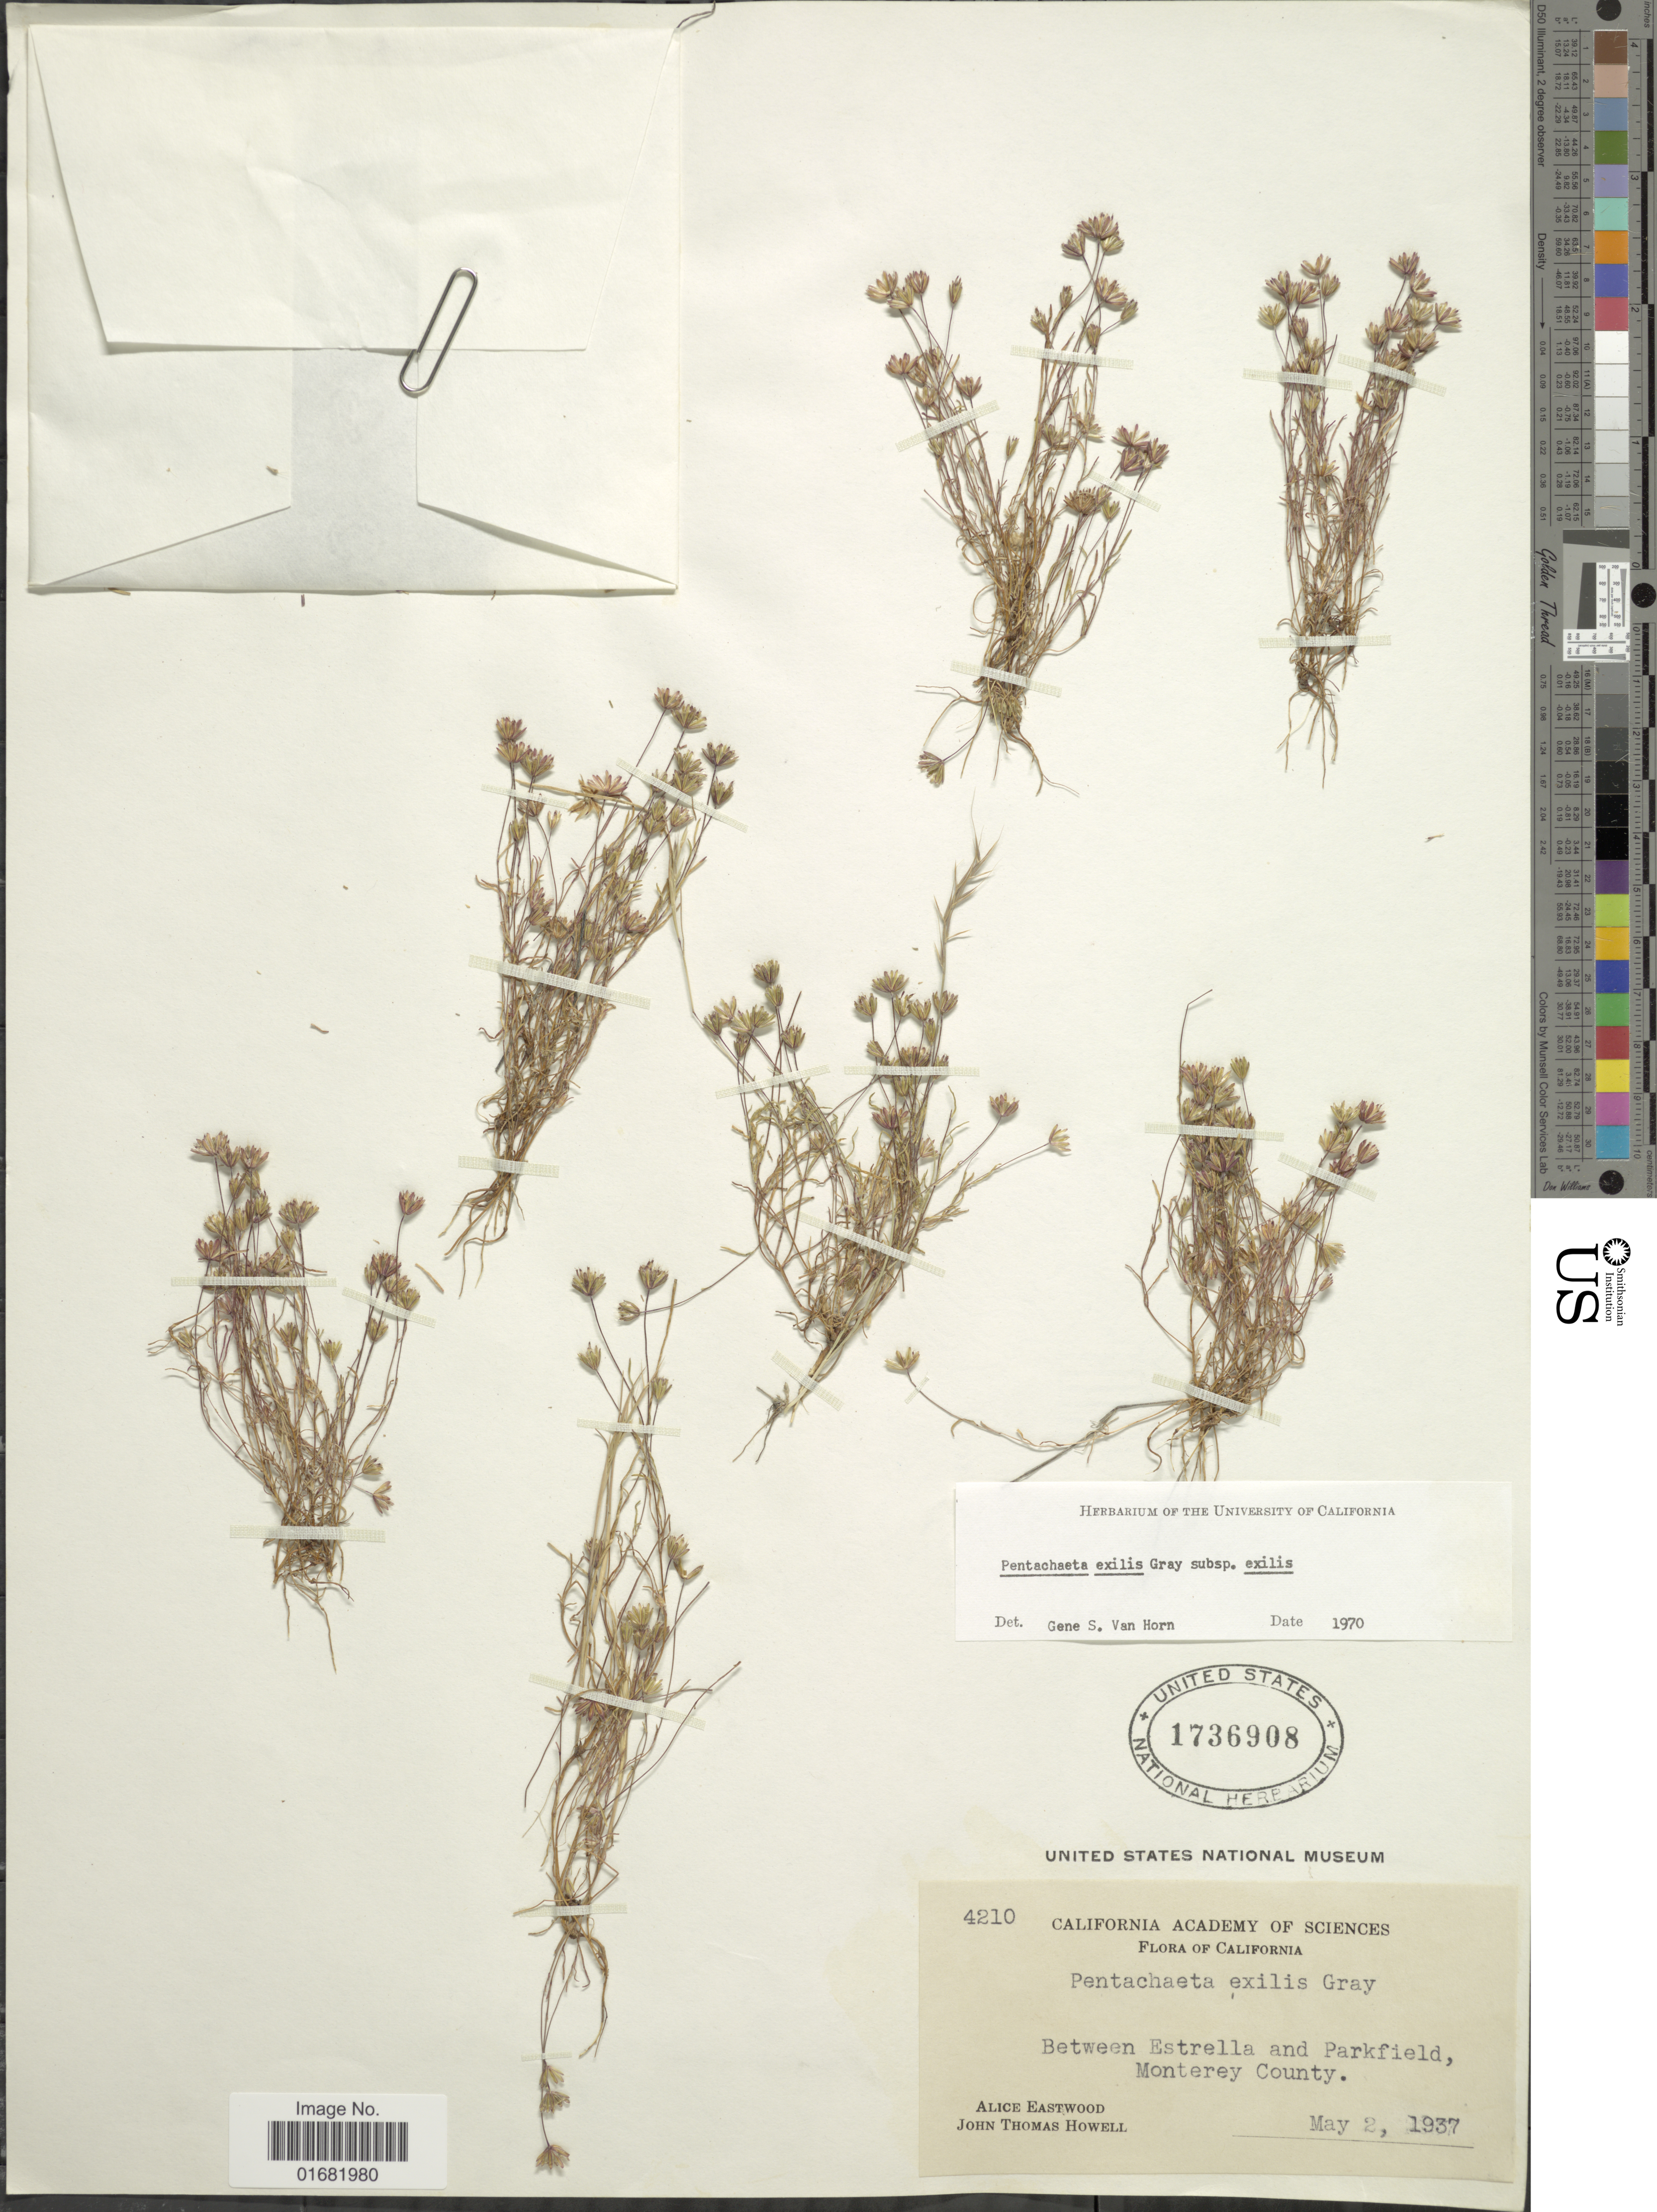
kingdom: Plantae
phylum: Tracheophyta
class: Magnoliopsida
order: Asterales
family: Asteraceae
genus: Pentachaeta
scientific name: Pentachaeta exilis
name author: A. Gray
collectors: A. Eastwood & J. T. Howell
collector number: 4210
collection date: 1937-05-02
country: United States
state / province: California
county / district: Monterey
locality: Between Estrella and Parkfield, Monterey County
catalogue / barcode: US 1736908